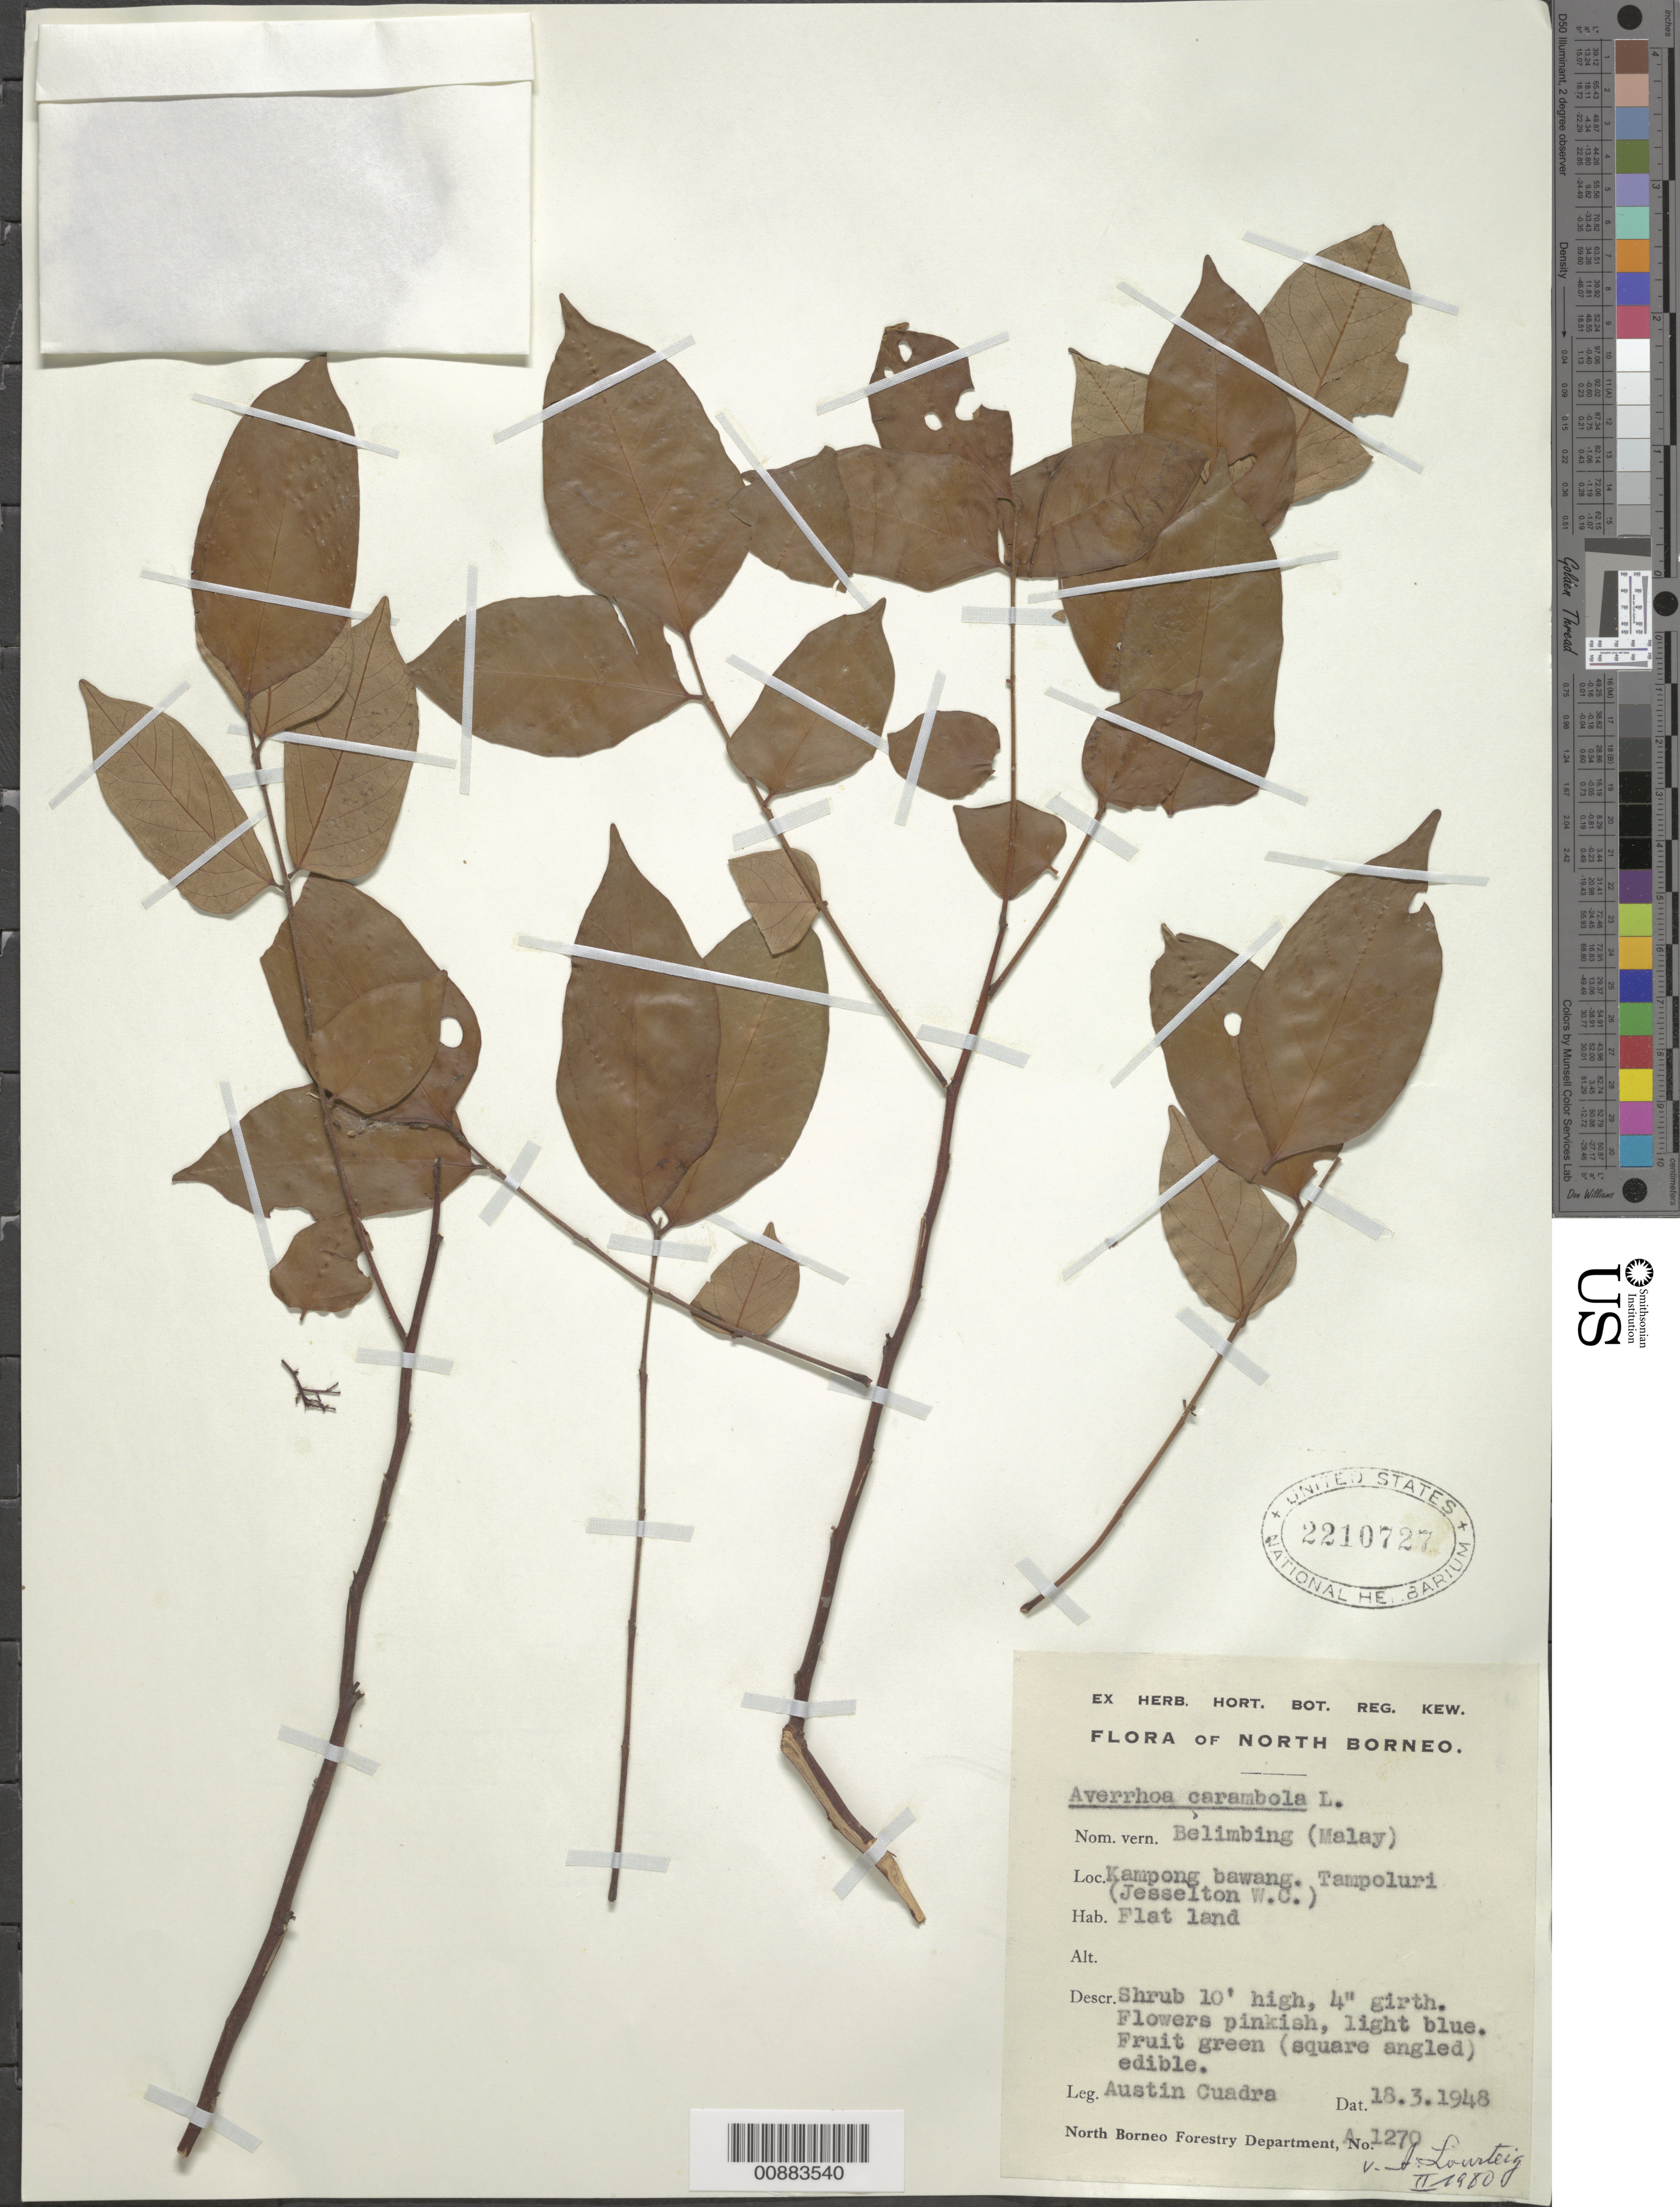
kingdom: Plantae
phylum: Tracheophyta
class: Magnoliopsida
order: Oxalidales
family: Oxalidaceae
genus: Averrhoa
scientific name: Averrhoa carambola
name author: L.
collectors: A. Cuadra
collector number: A 1270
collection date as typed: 18 Mar 1948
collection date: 1948-03-18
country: Indonesia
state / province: Kalimantan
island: Borneo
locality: Kampong bawang. Tampoluri (Jesselton W.C.)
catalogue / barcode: US 2210727